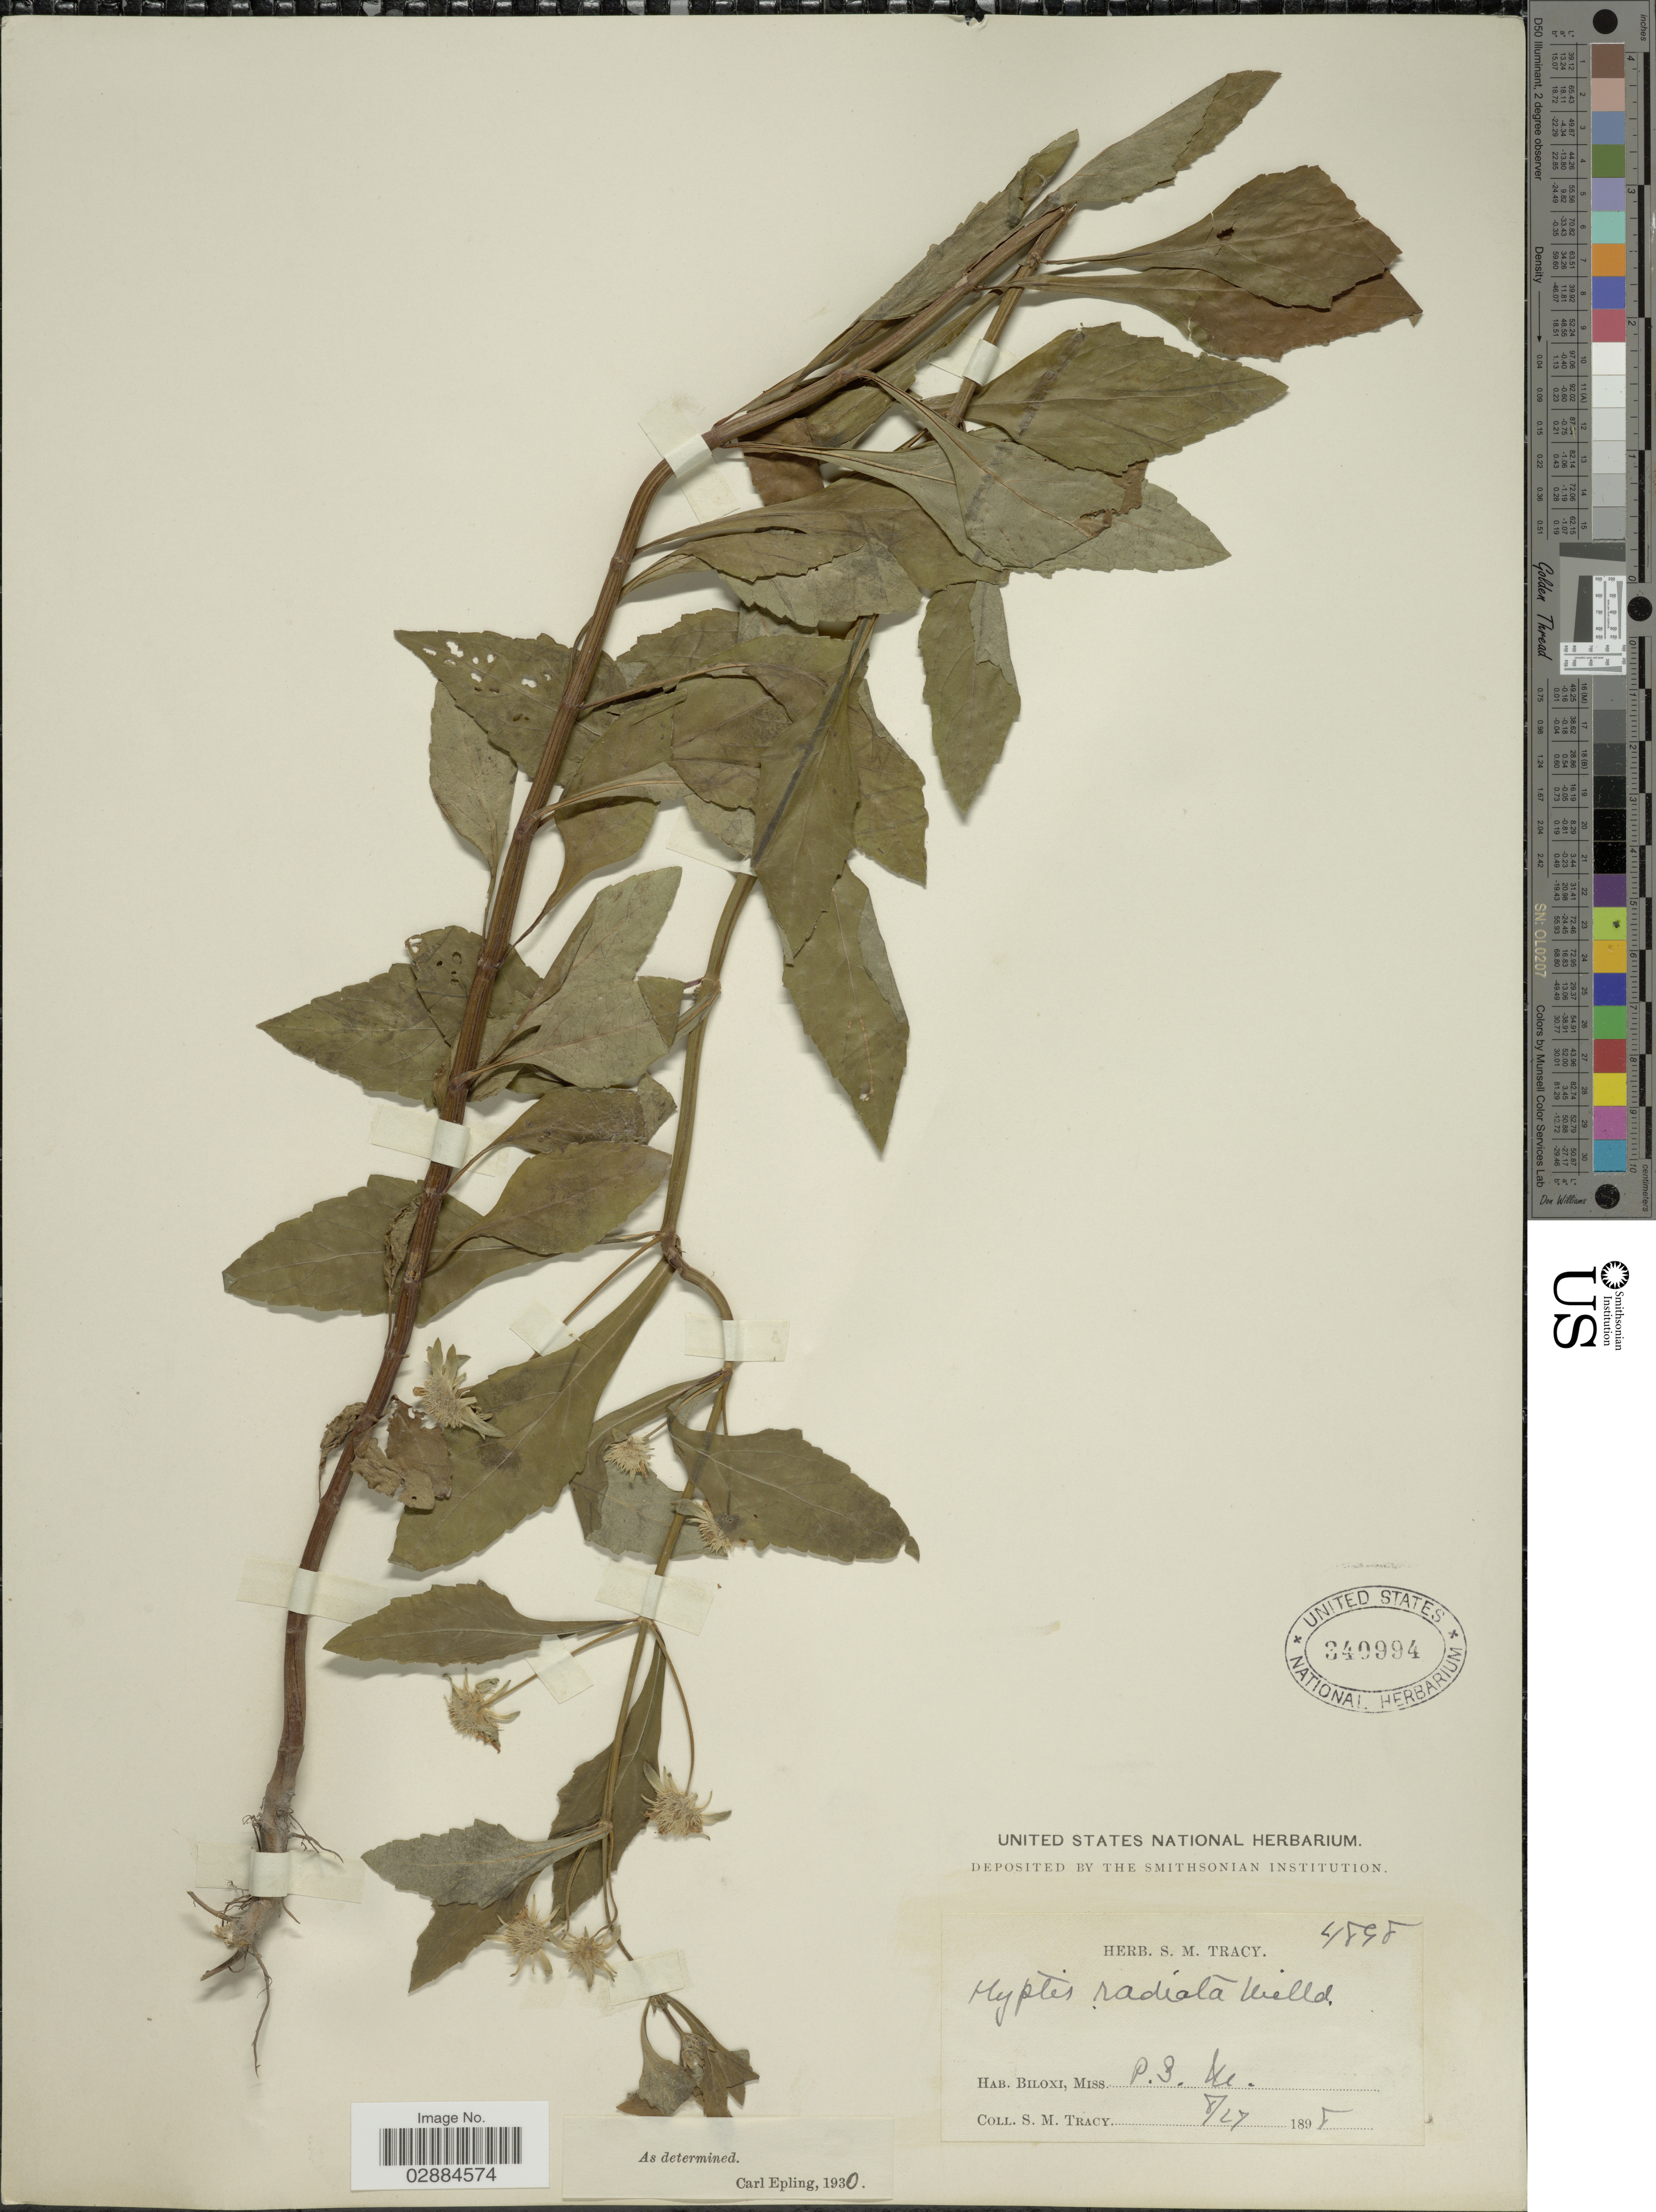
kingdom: Plantae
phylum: Tracheophyta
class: Magnoliopsida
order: Lamiales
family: Lamiaceae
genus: Hyptis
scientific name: Hyptis radiata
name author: Kunth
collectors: S. M. Tracy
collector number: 4898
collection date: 1898-08-27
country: United States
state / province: Mississippi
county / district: Harrison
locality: Biloxi, Miss.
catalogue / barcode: US 340994